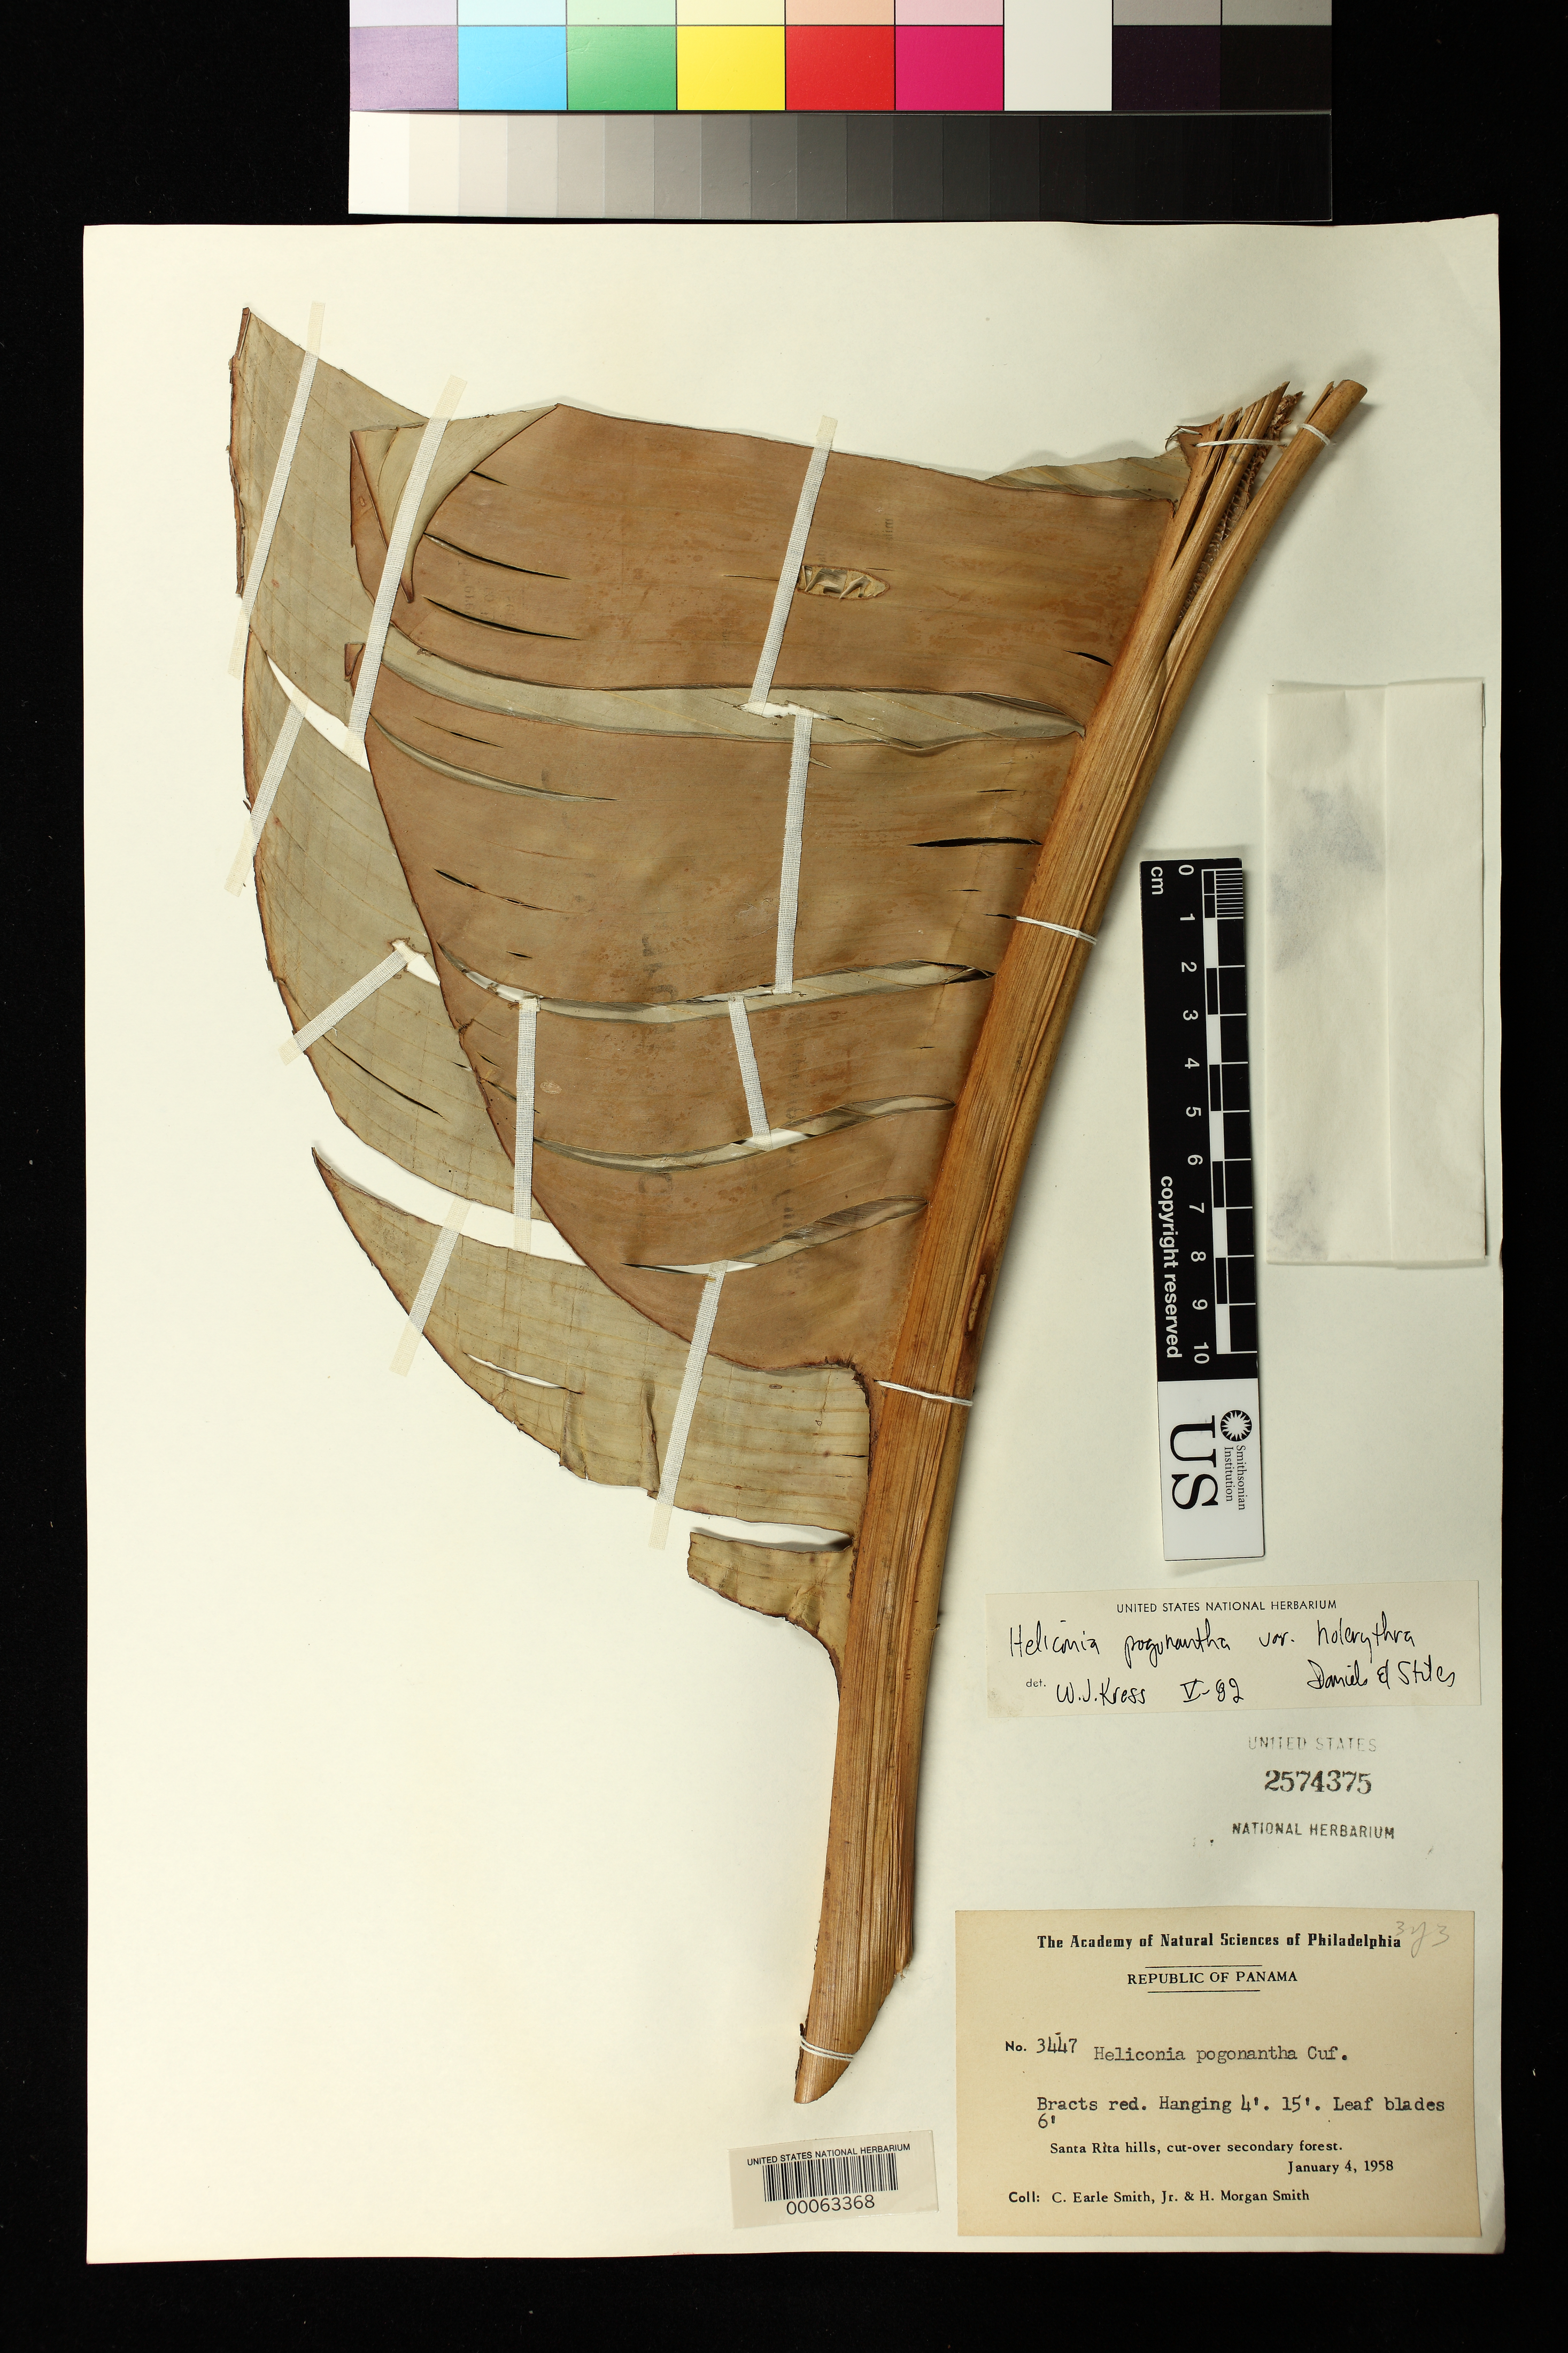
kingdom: Plantae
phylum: Tracheophyta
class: Liliopsida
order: Zingiberales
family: Heliconiaceae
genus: Heliconia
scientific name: Heliconia pogonantha var. holerythra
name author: G.S. Daniels & F.G. Stiles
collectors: C. E. Smith Jr. & H. M. Smith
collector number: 3447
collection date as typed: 04 Jan 1958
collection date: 1958-01-04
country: Panama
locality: Santa Rita Hills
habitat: Cut-over secondary forest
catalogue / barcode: US 2574375